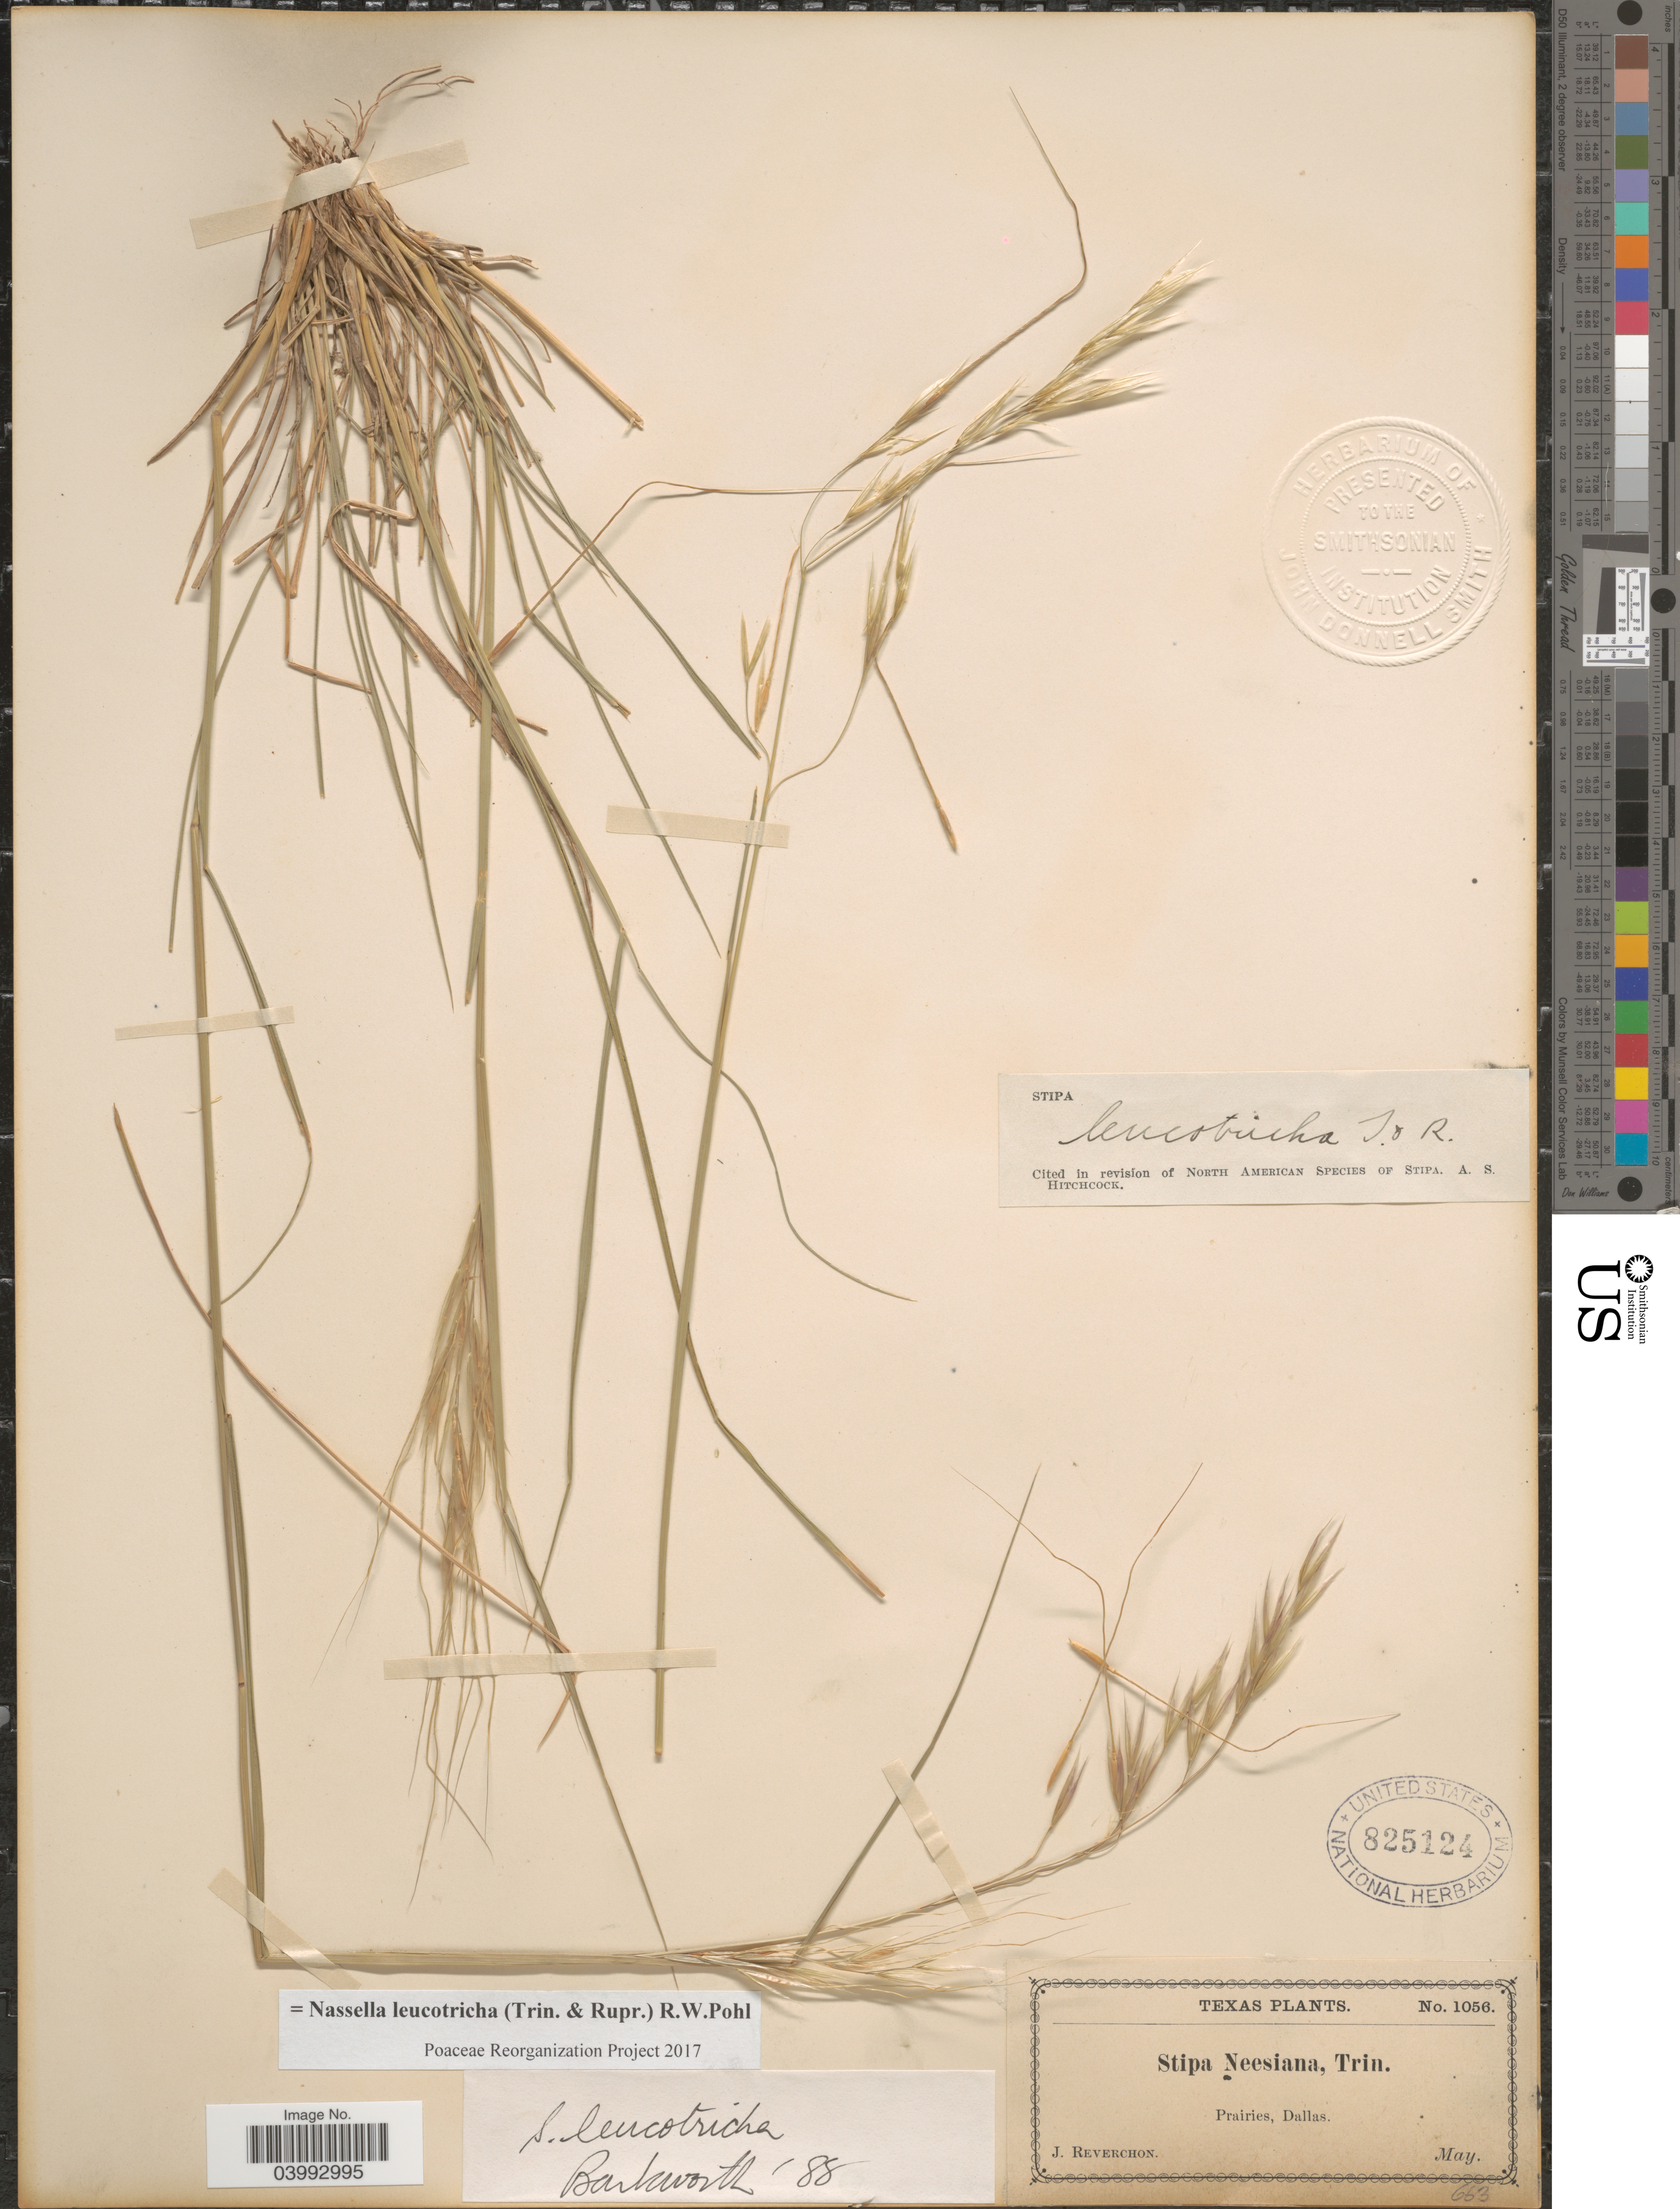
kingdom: Plantae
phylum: Tracheophyta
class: Liliopsida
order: Poales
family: Poaceae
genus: Nassella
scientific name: Nassella leucotricha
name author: (Trin. & Rupr.) R.W. Pohl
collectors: J. Reverchon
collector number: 1056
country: United States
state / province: Texas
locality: Prairies, Dallas.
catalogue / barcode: US 825124